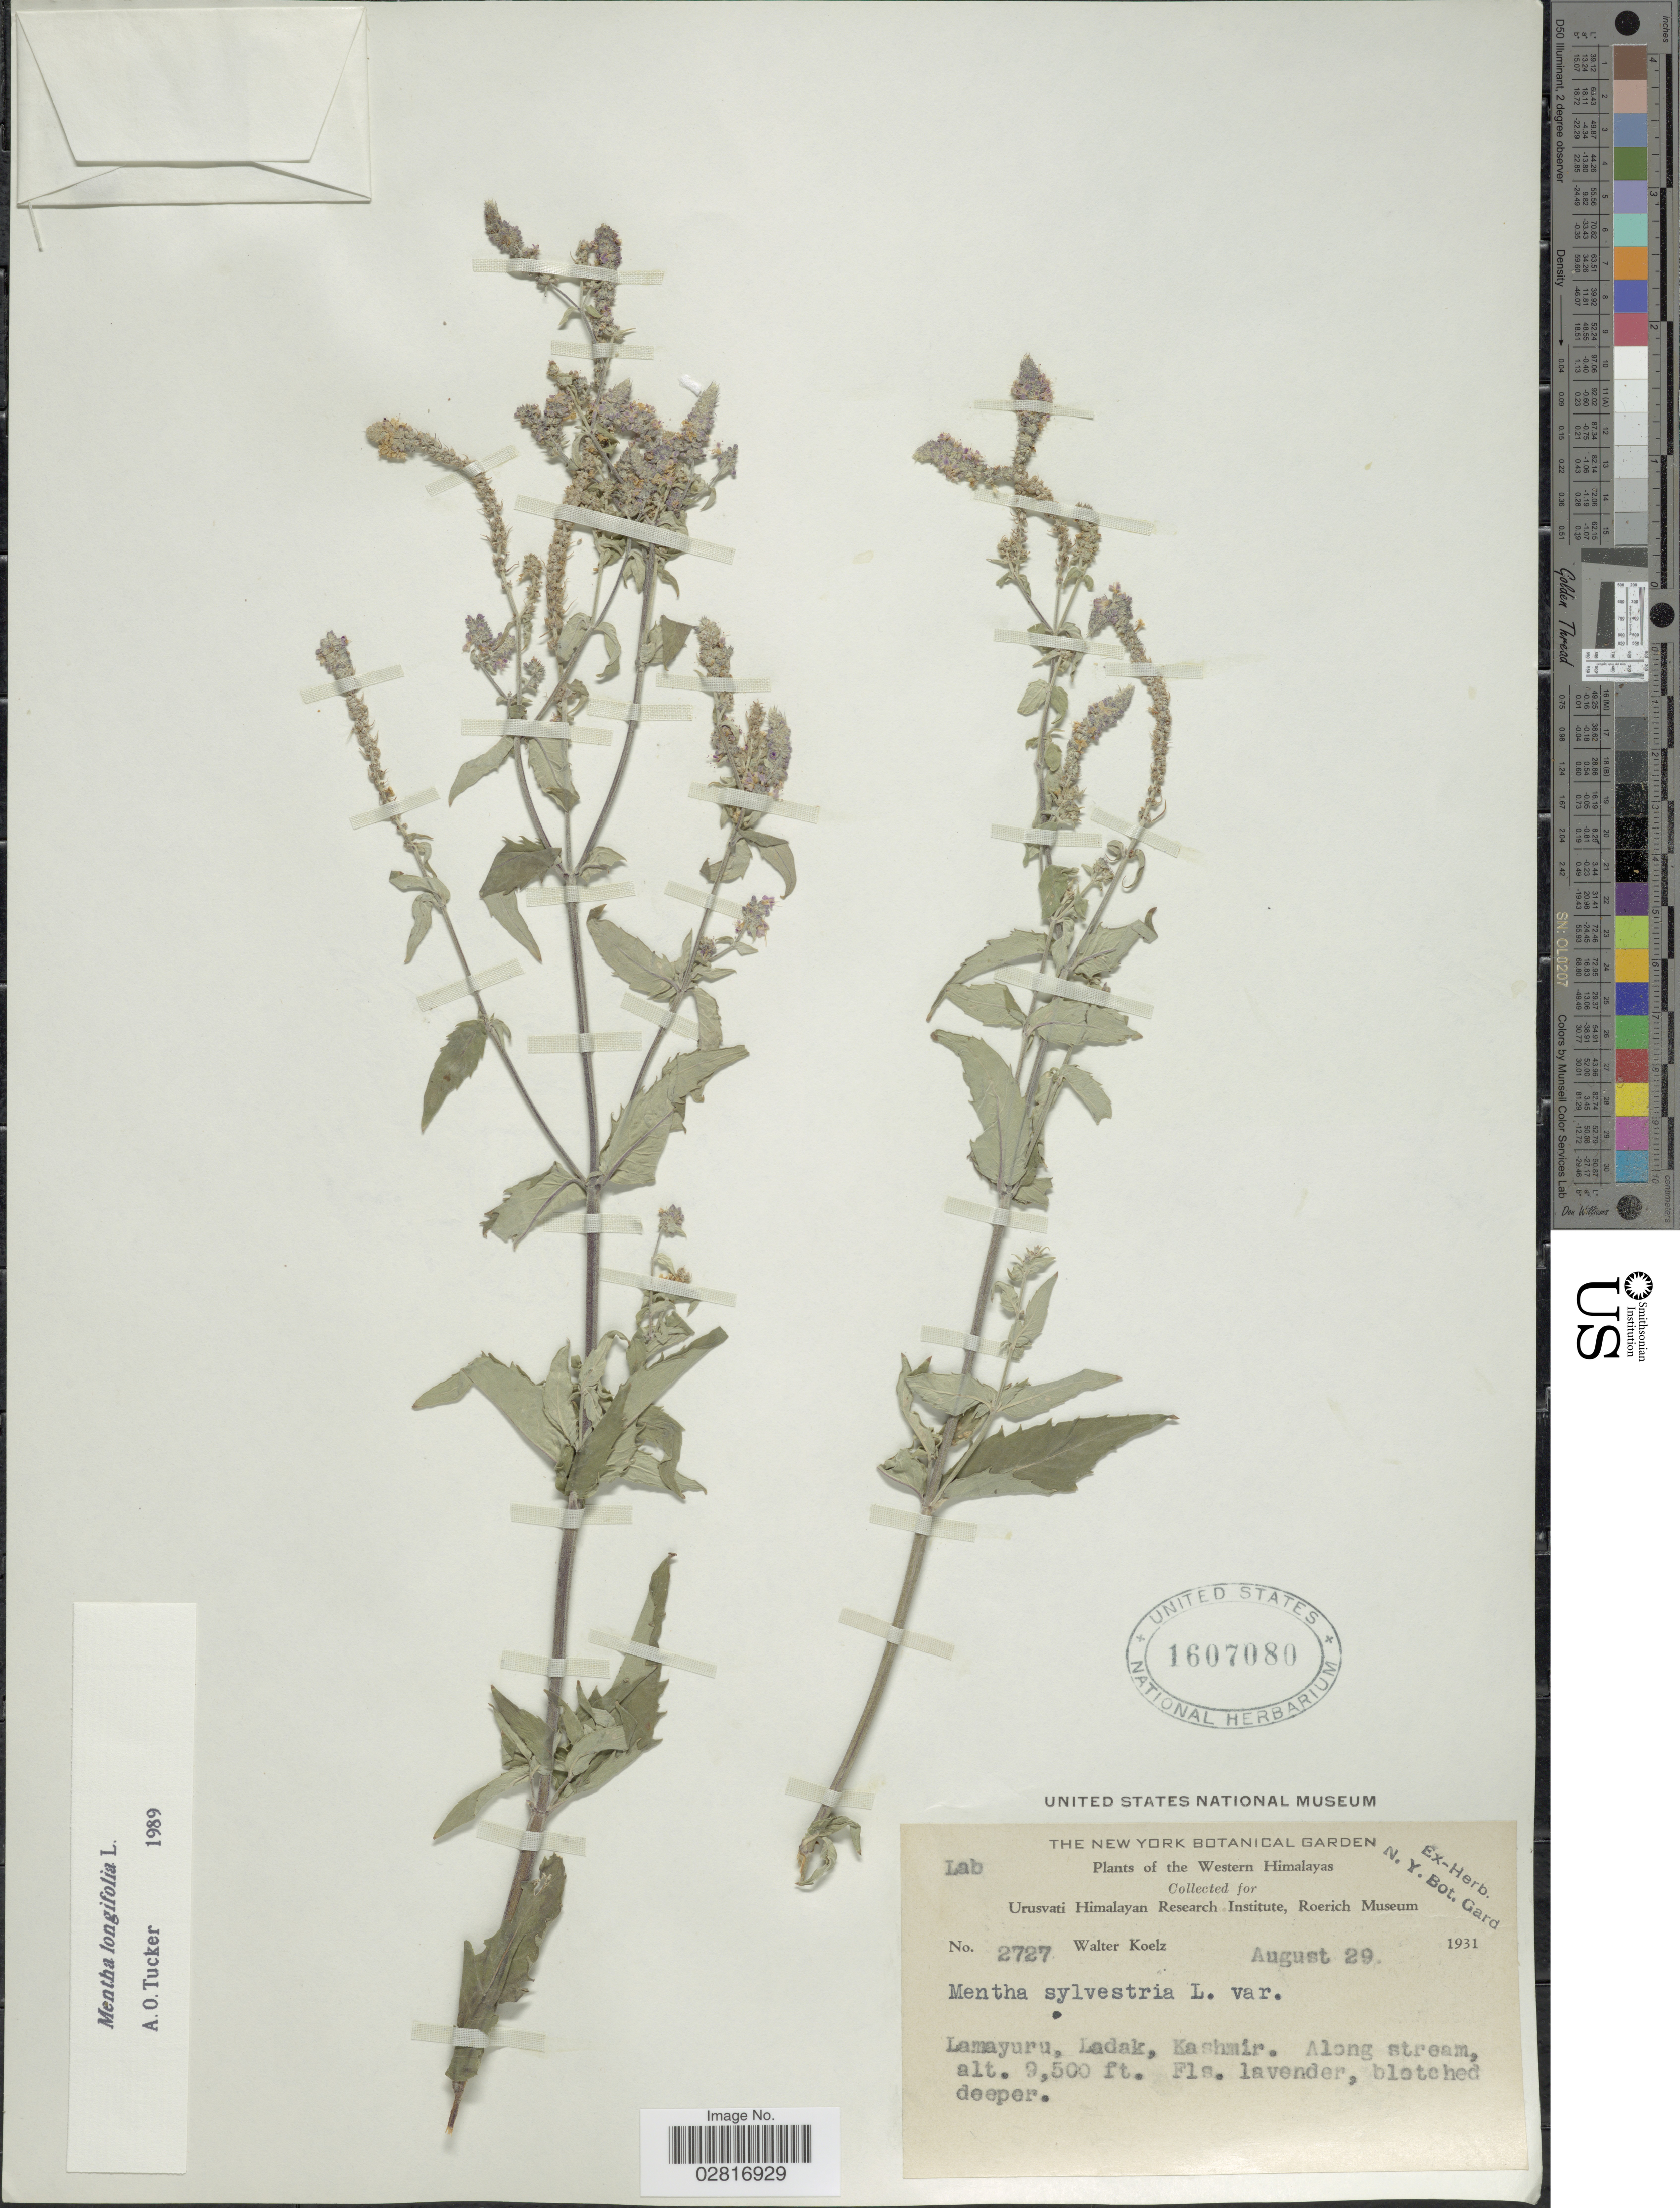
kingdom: Plantae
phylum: Tracheophyta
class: Magnoliopsida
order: Lamiales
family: Lamiaceae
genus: Mentha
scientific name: Mentha longifolia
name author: (L.) L.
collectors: W. N. Koelz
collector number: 2727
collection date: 1931-08-29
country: India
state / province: Ladakh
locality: Western Himalayas, Lamayuru, Ladak, Kashmir, Along stream.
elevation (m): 2896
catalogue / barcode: US 1607080